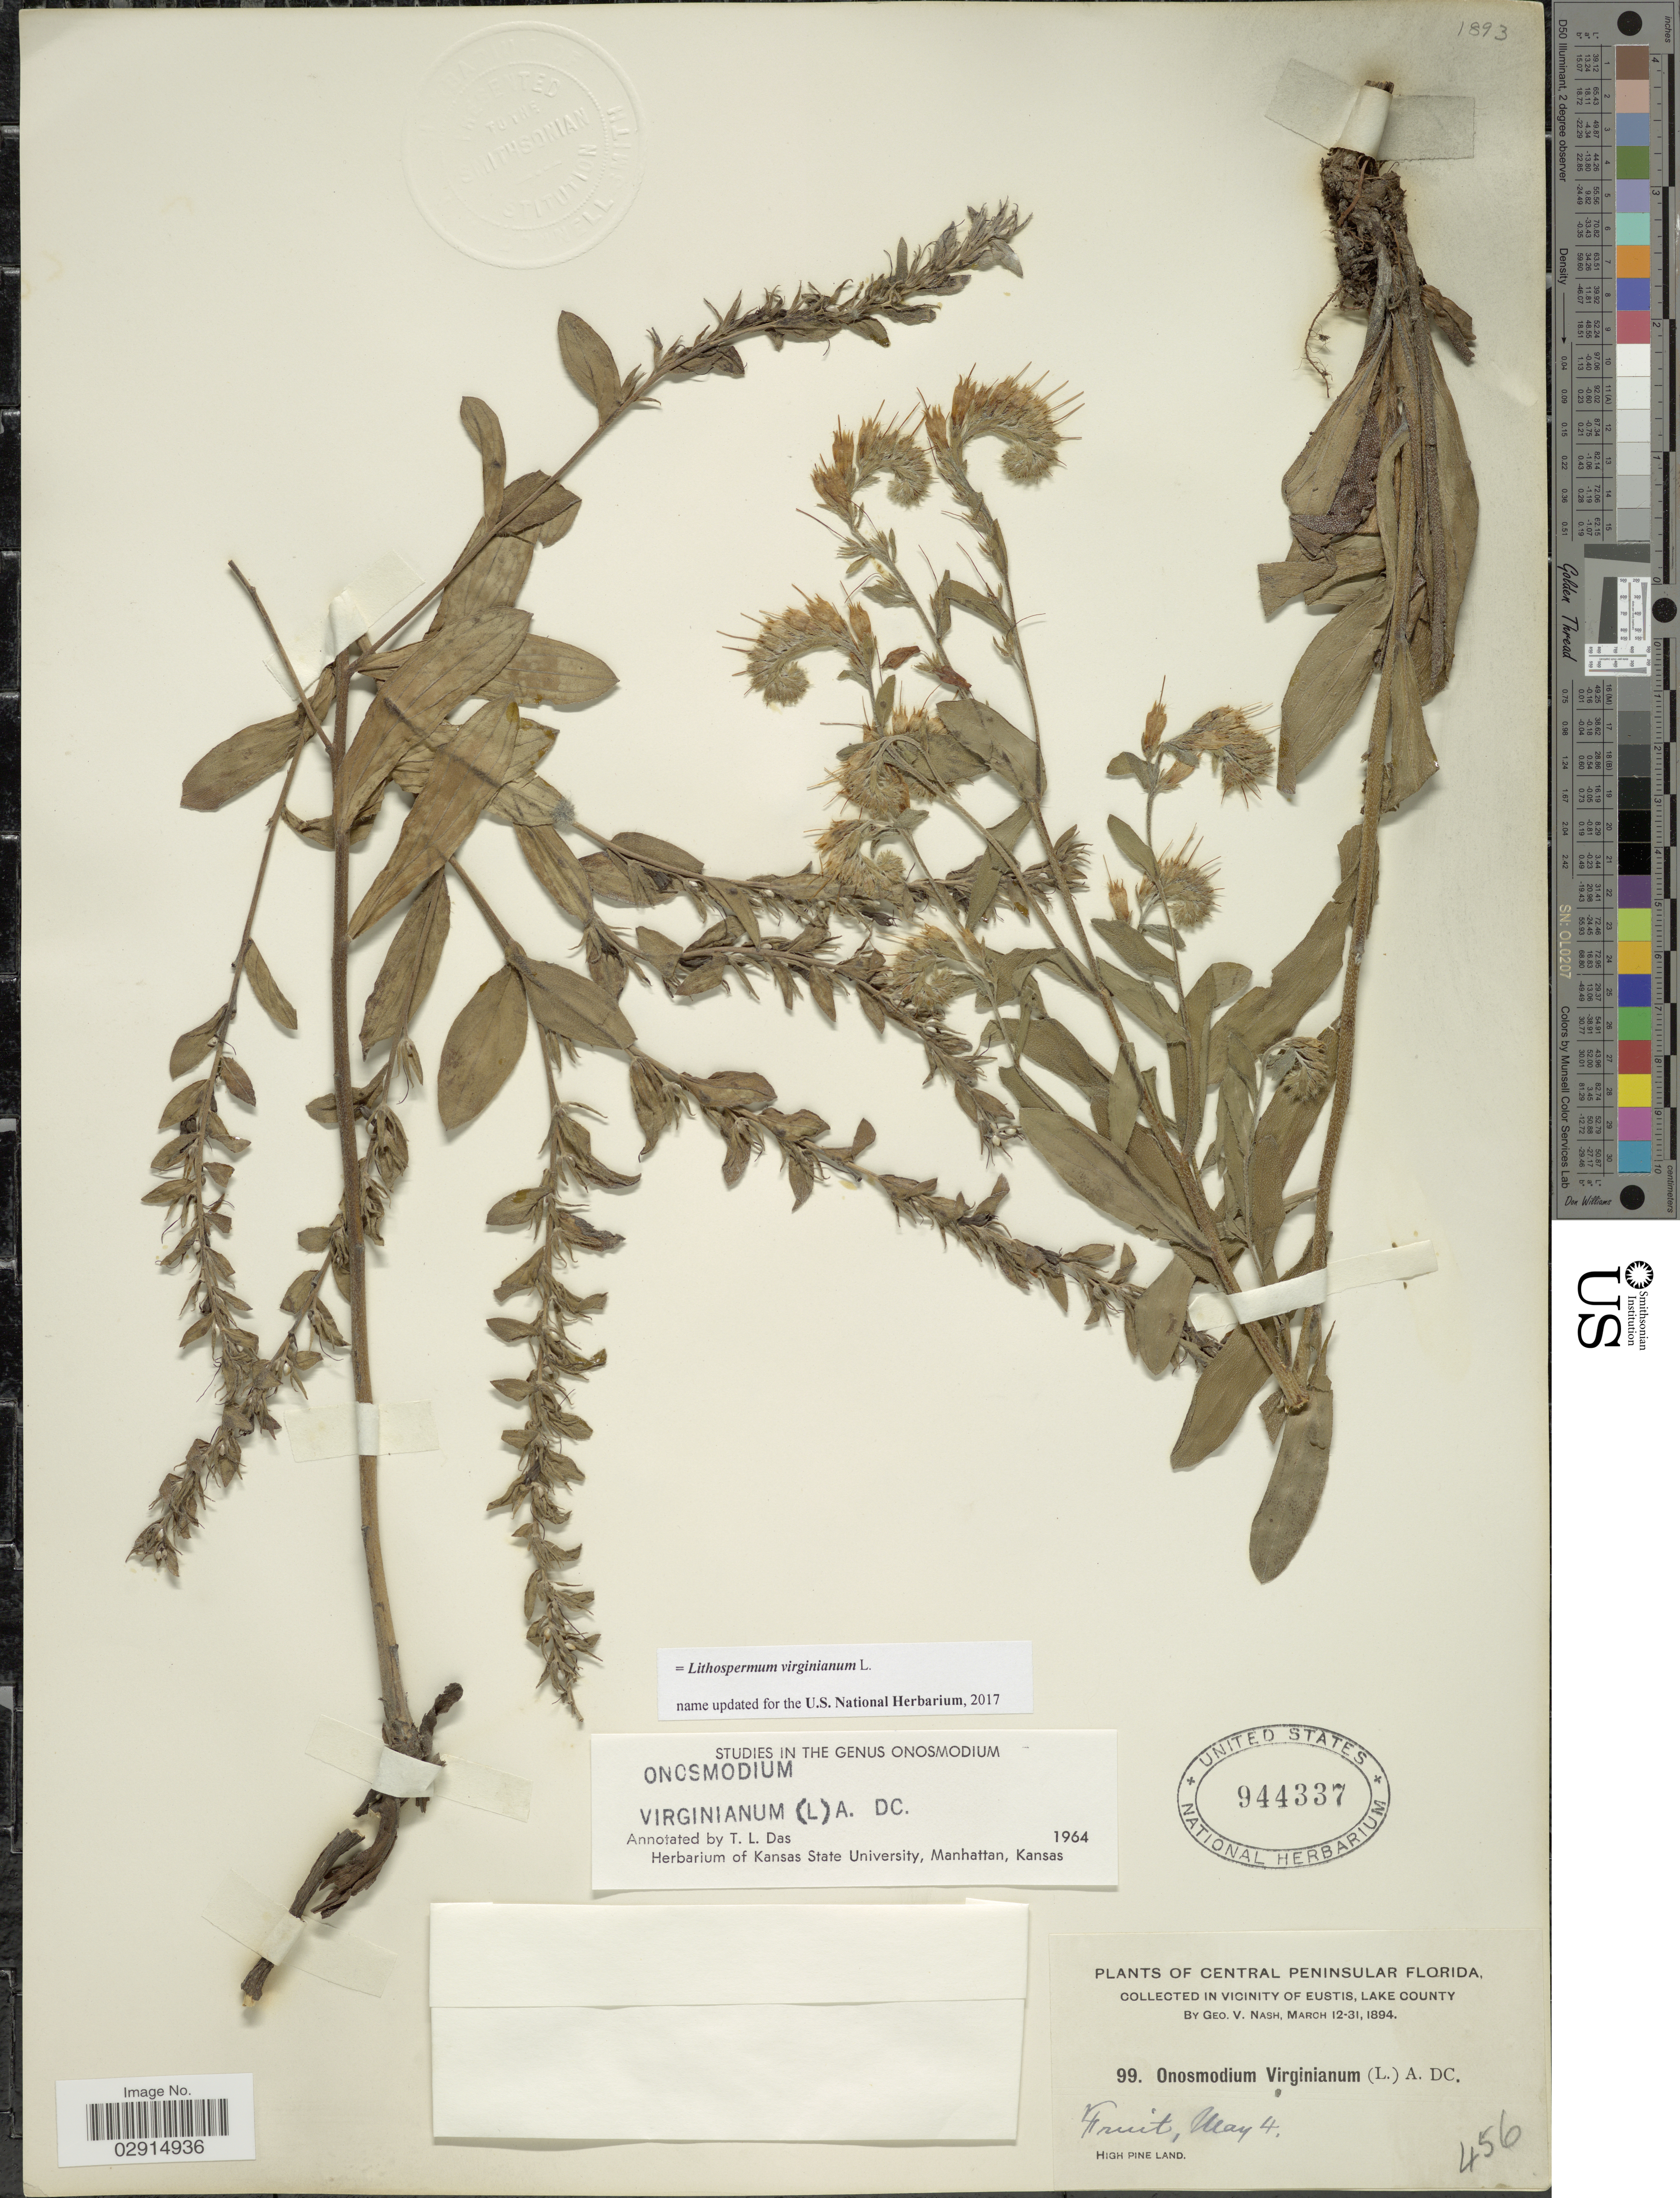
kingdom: Plantae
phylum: Tracheophyta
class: Magnoliopsida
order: Boraginales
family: Boraginaceae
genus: Lithospermum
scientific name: Lithospermum virginianum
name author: L.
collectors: G. V. Nash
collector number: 99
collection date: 1894-03-12/1894-03-31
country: United States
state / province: Florida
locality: Hign Pine Land. Vicinity of Eustis, Lake County. Central Peninsular Florida.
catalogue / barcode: US 944337